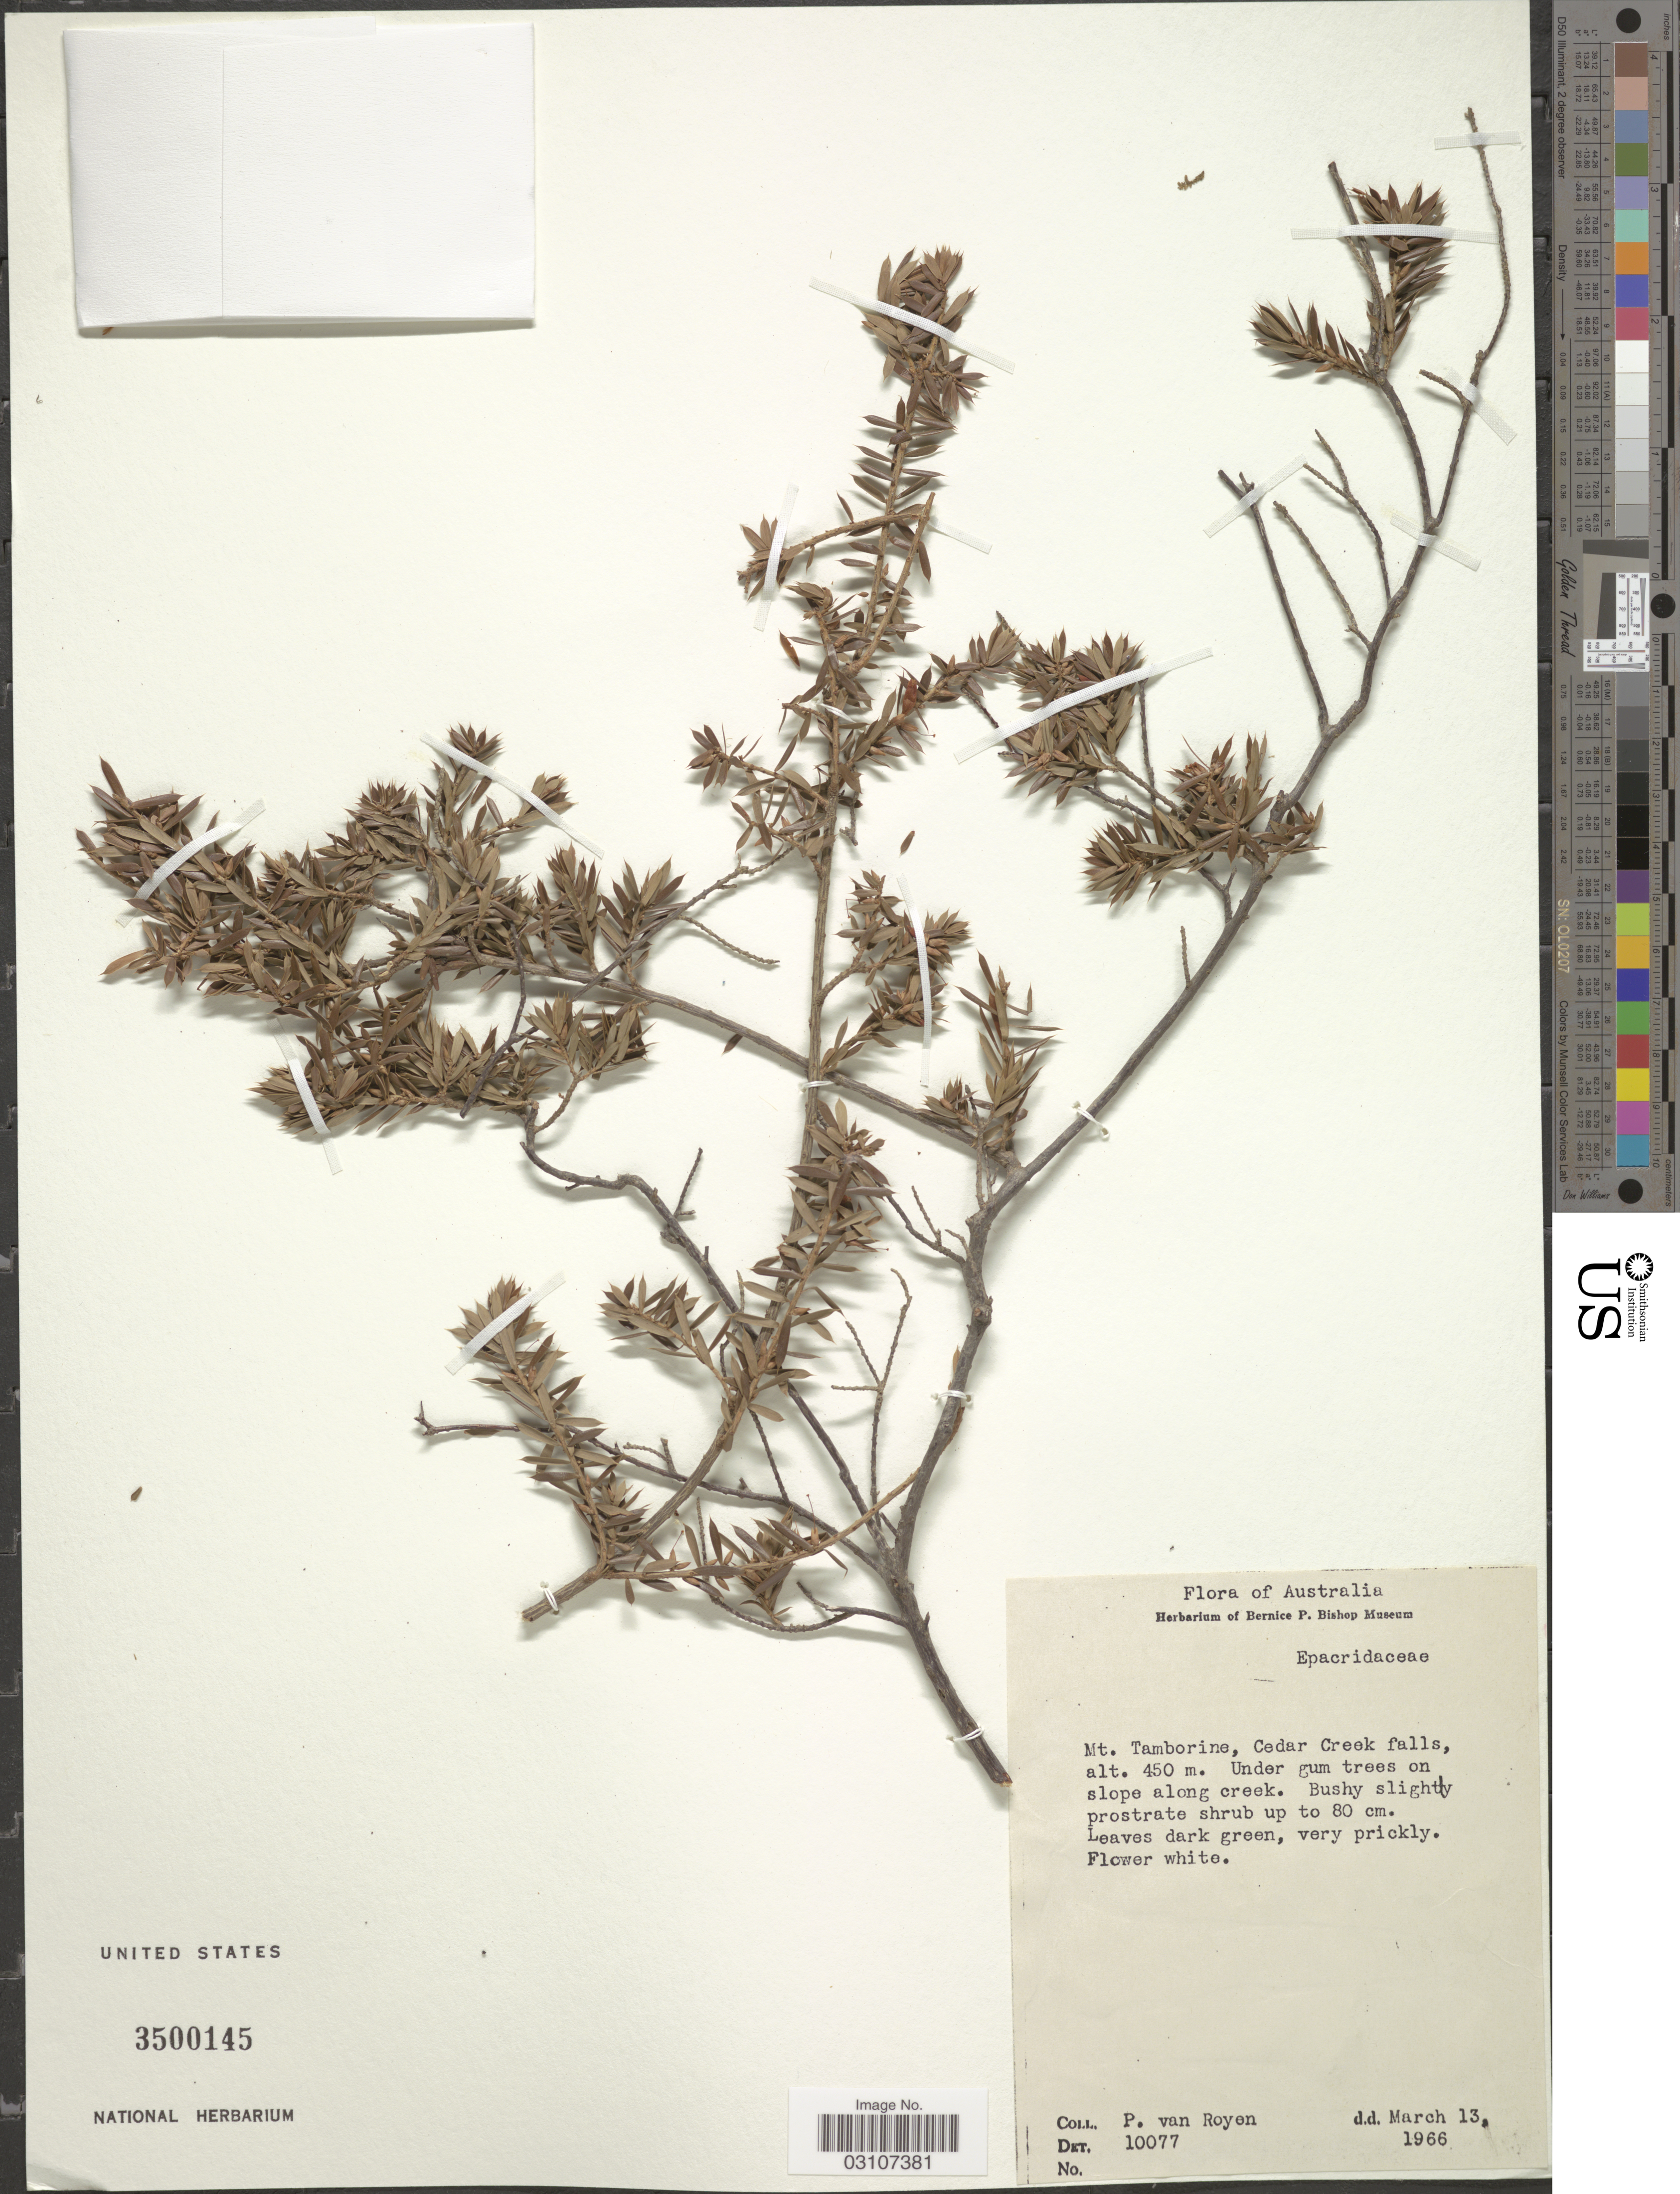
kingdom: Plantae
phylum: Tracheophyta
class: Magnoliopsida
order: Ericales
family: Ericaceae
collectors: P. van Royen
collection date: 1966-03-13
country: Australia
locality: Mt. Tamborine, Cedar Creek falls.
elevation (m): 450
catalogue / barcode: US 3500145